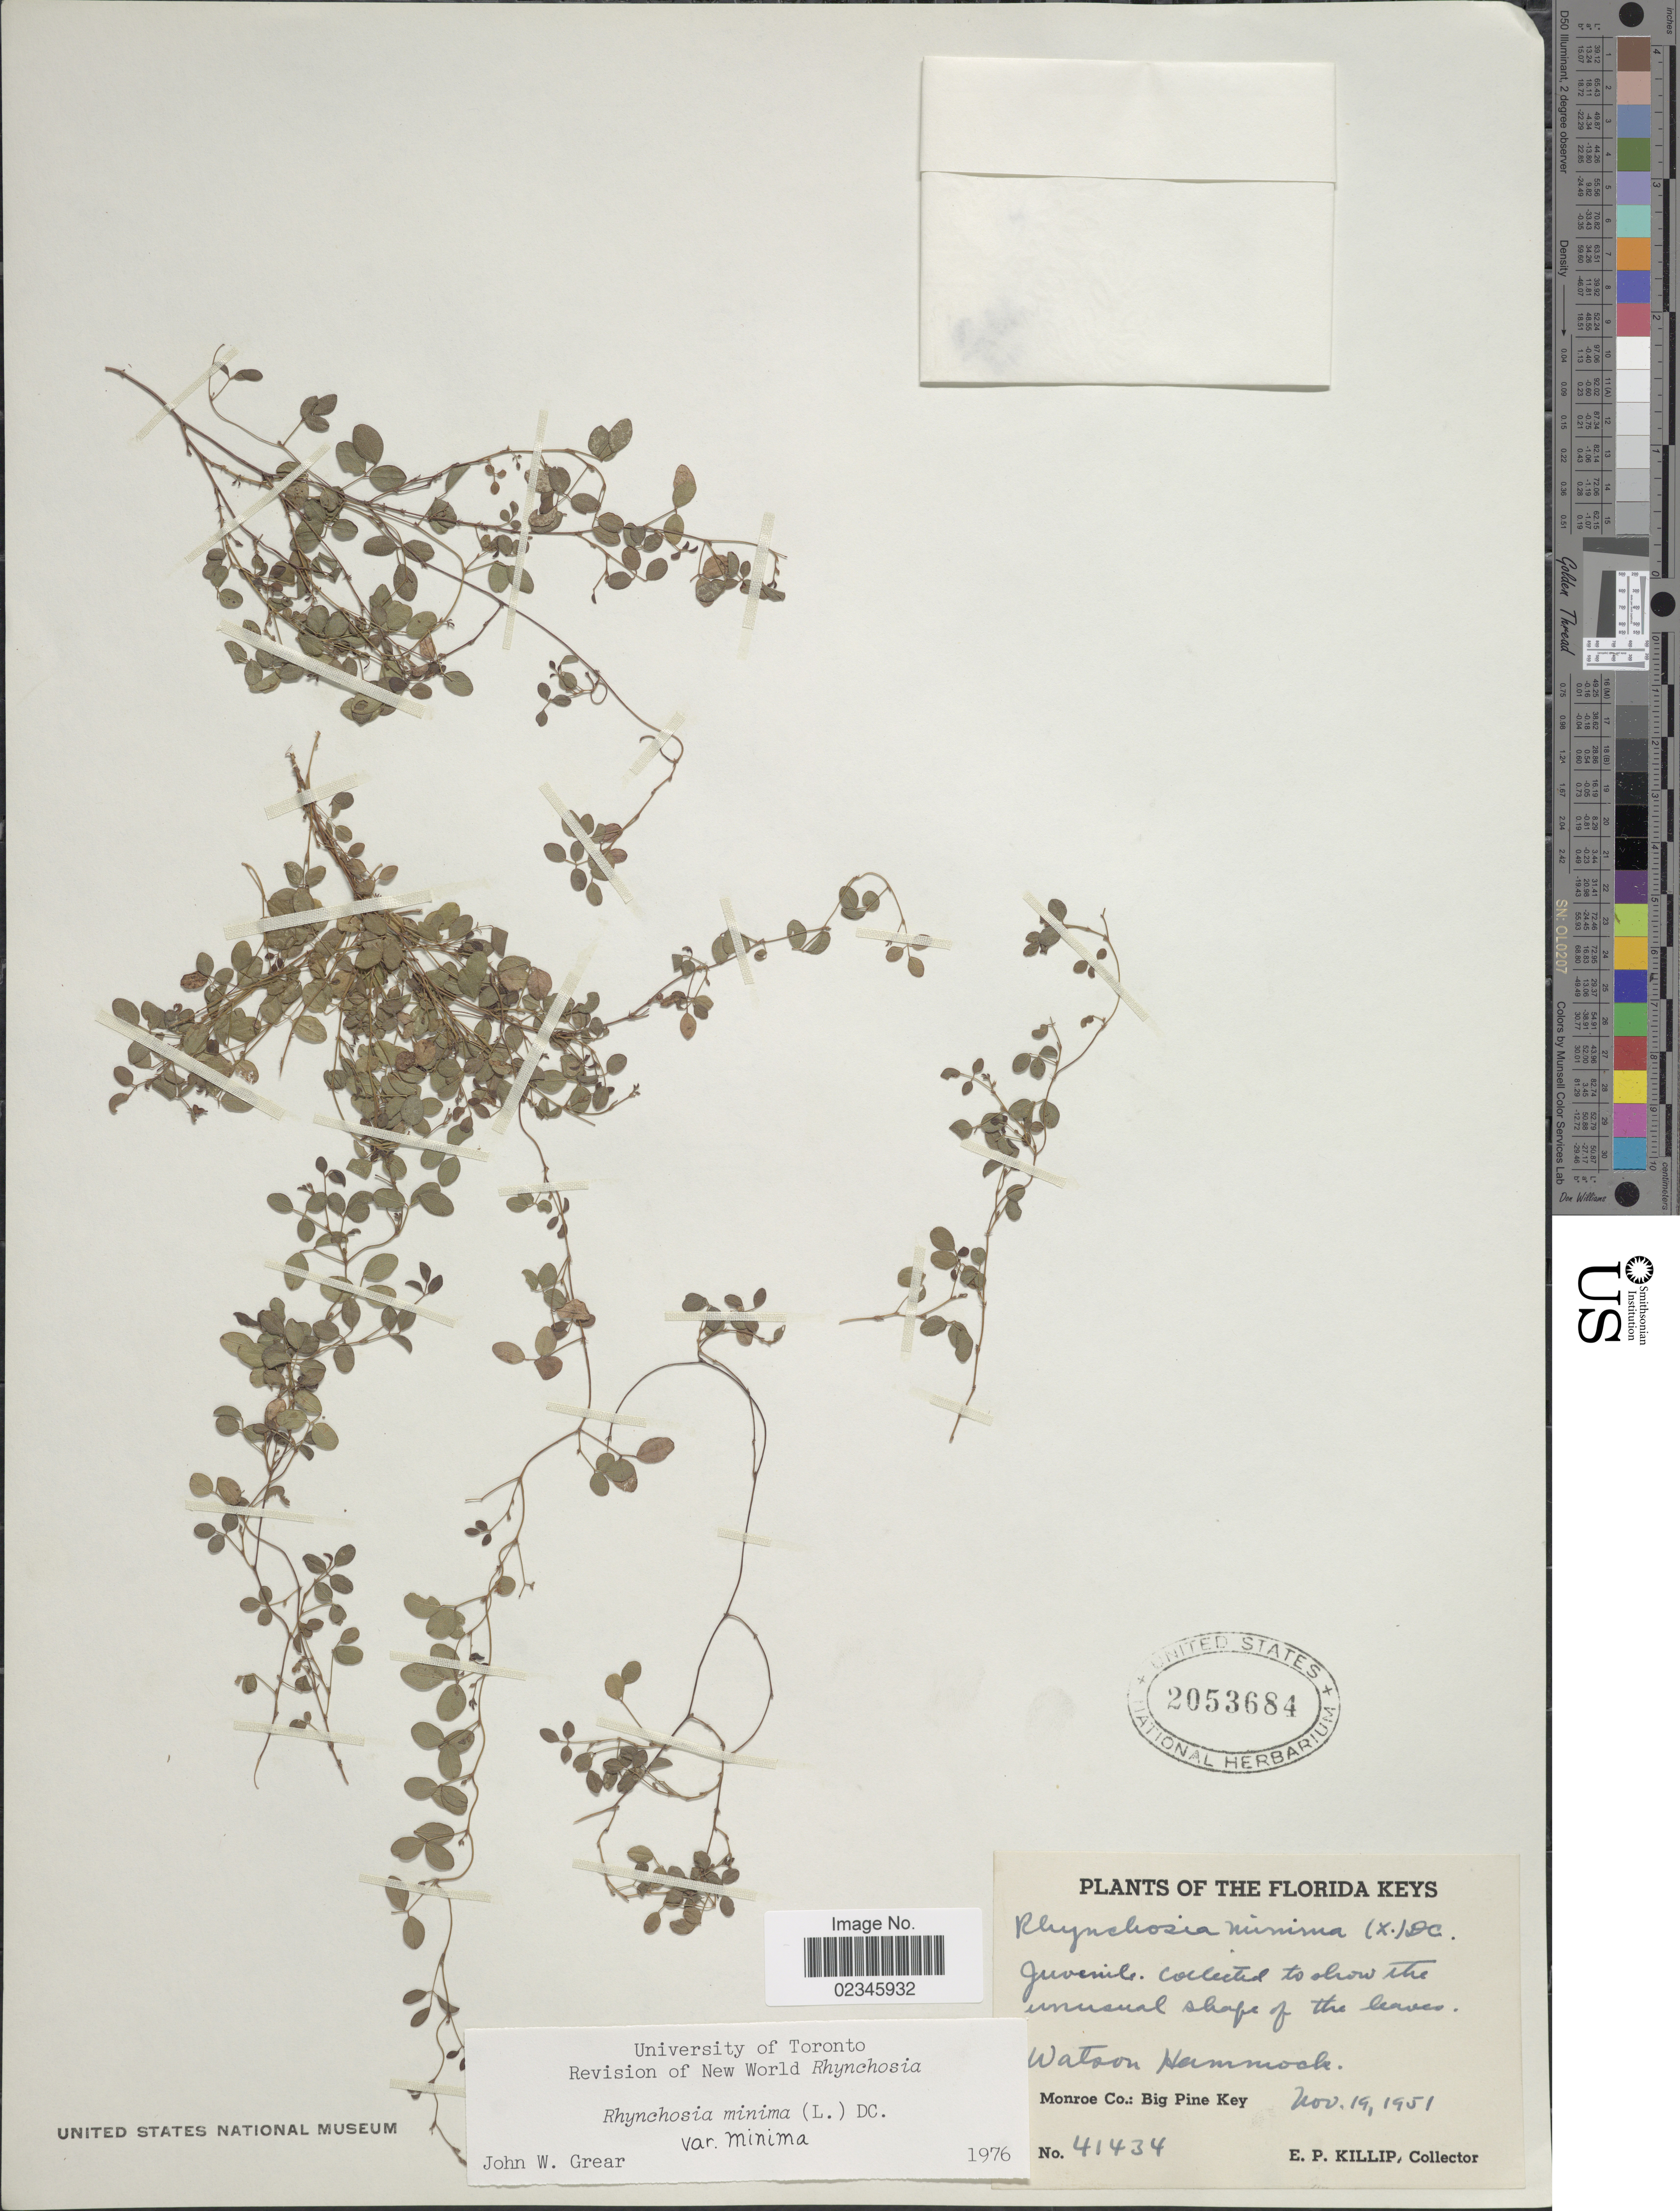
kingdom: Plantae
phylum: Tracheophyta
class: Magnoliopsida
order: Fabales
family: Fabaceae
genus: Rhynchosia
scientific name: Rhynchosia minima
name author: (L.) DC.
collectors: E. P. Killip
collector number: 41434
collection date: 1951-11-19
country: United States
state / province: Florida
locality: Florida Keys, Watson Hammock, Monroe Co.: Big Pine Key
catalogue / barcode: US 2053684